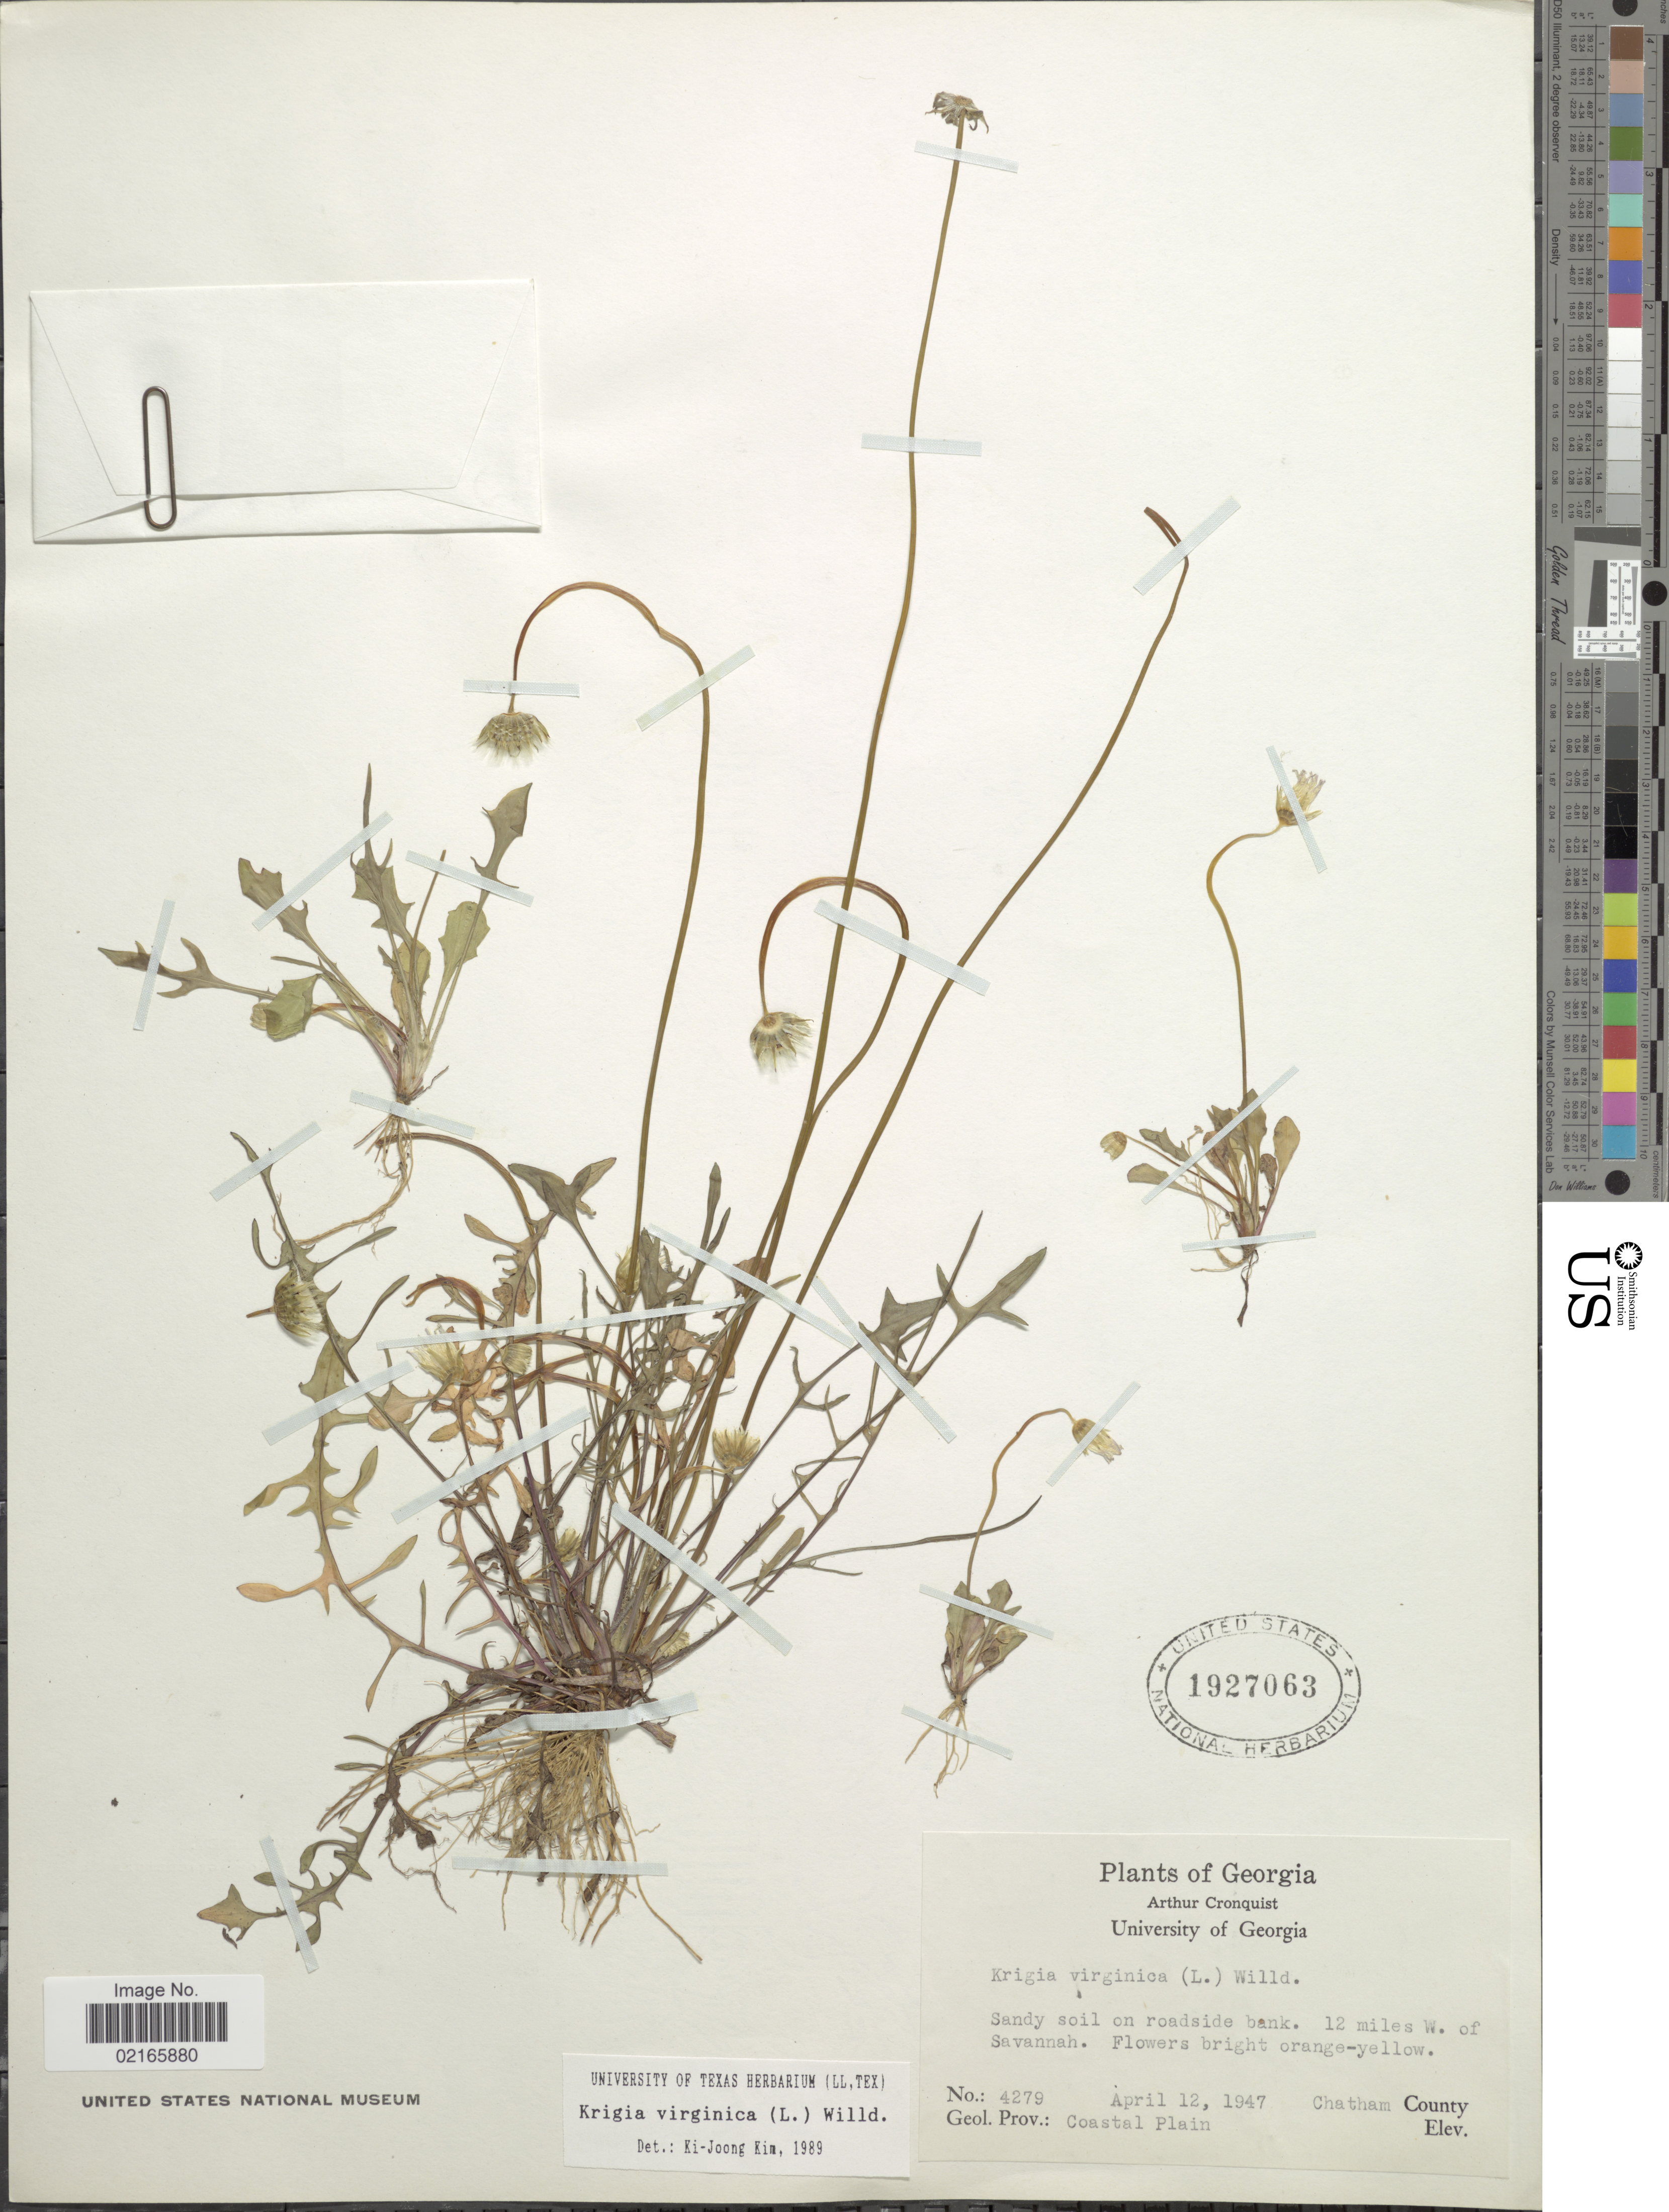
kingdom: Plantae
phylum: Tracheophyta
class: Magnoliopsida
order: Asterales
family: Asteraceae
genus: Krigia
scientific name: Krigia virginica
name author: (L.) Willd.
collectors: A. J. Cronquist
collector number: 4279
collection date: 1947-04-12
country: United States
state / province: Georgia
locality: Sandy soil on roadside bank, 12 miles W. of Savannah, Chatham County, Coastal Plain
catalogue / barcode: US 1927063